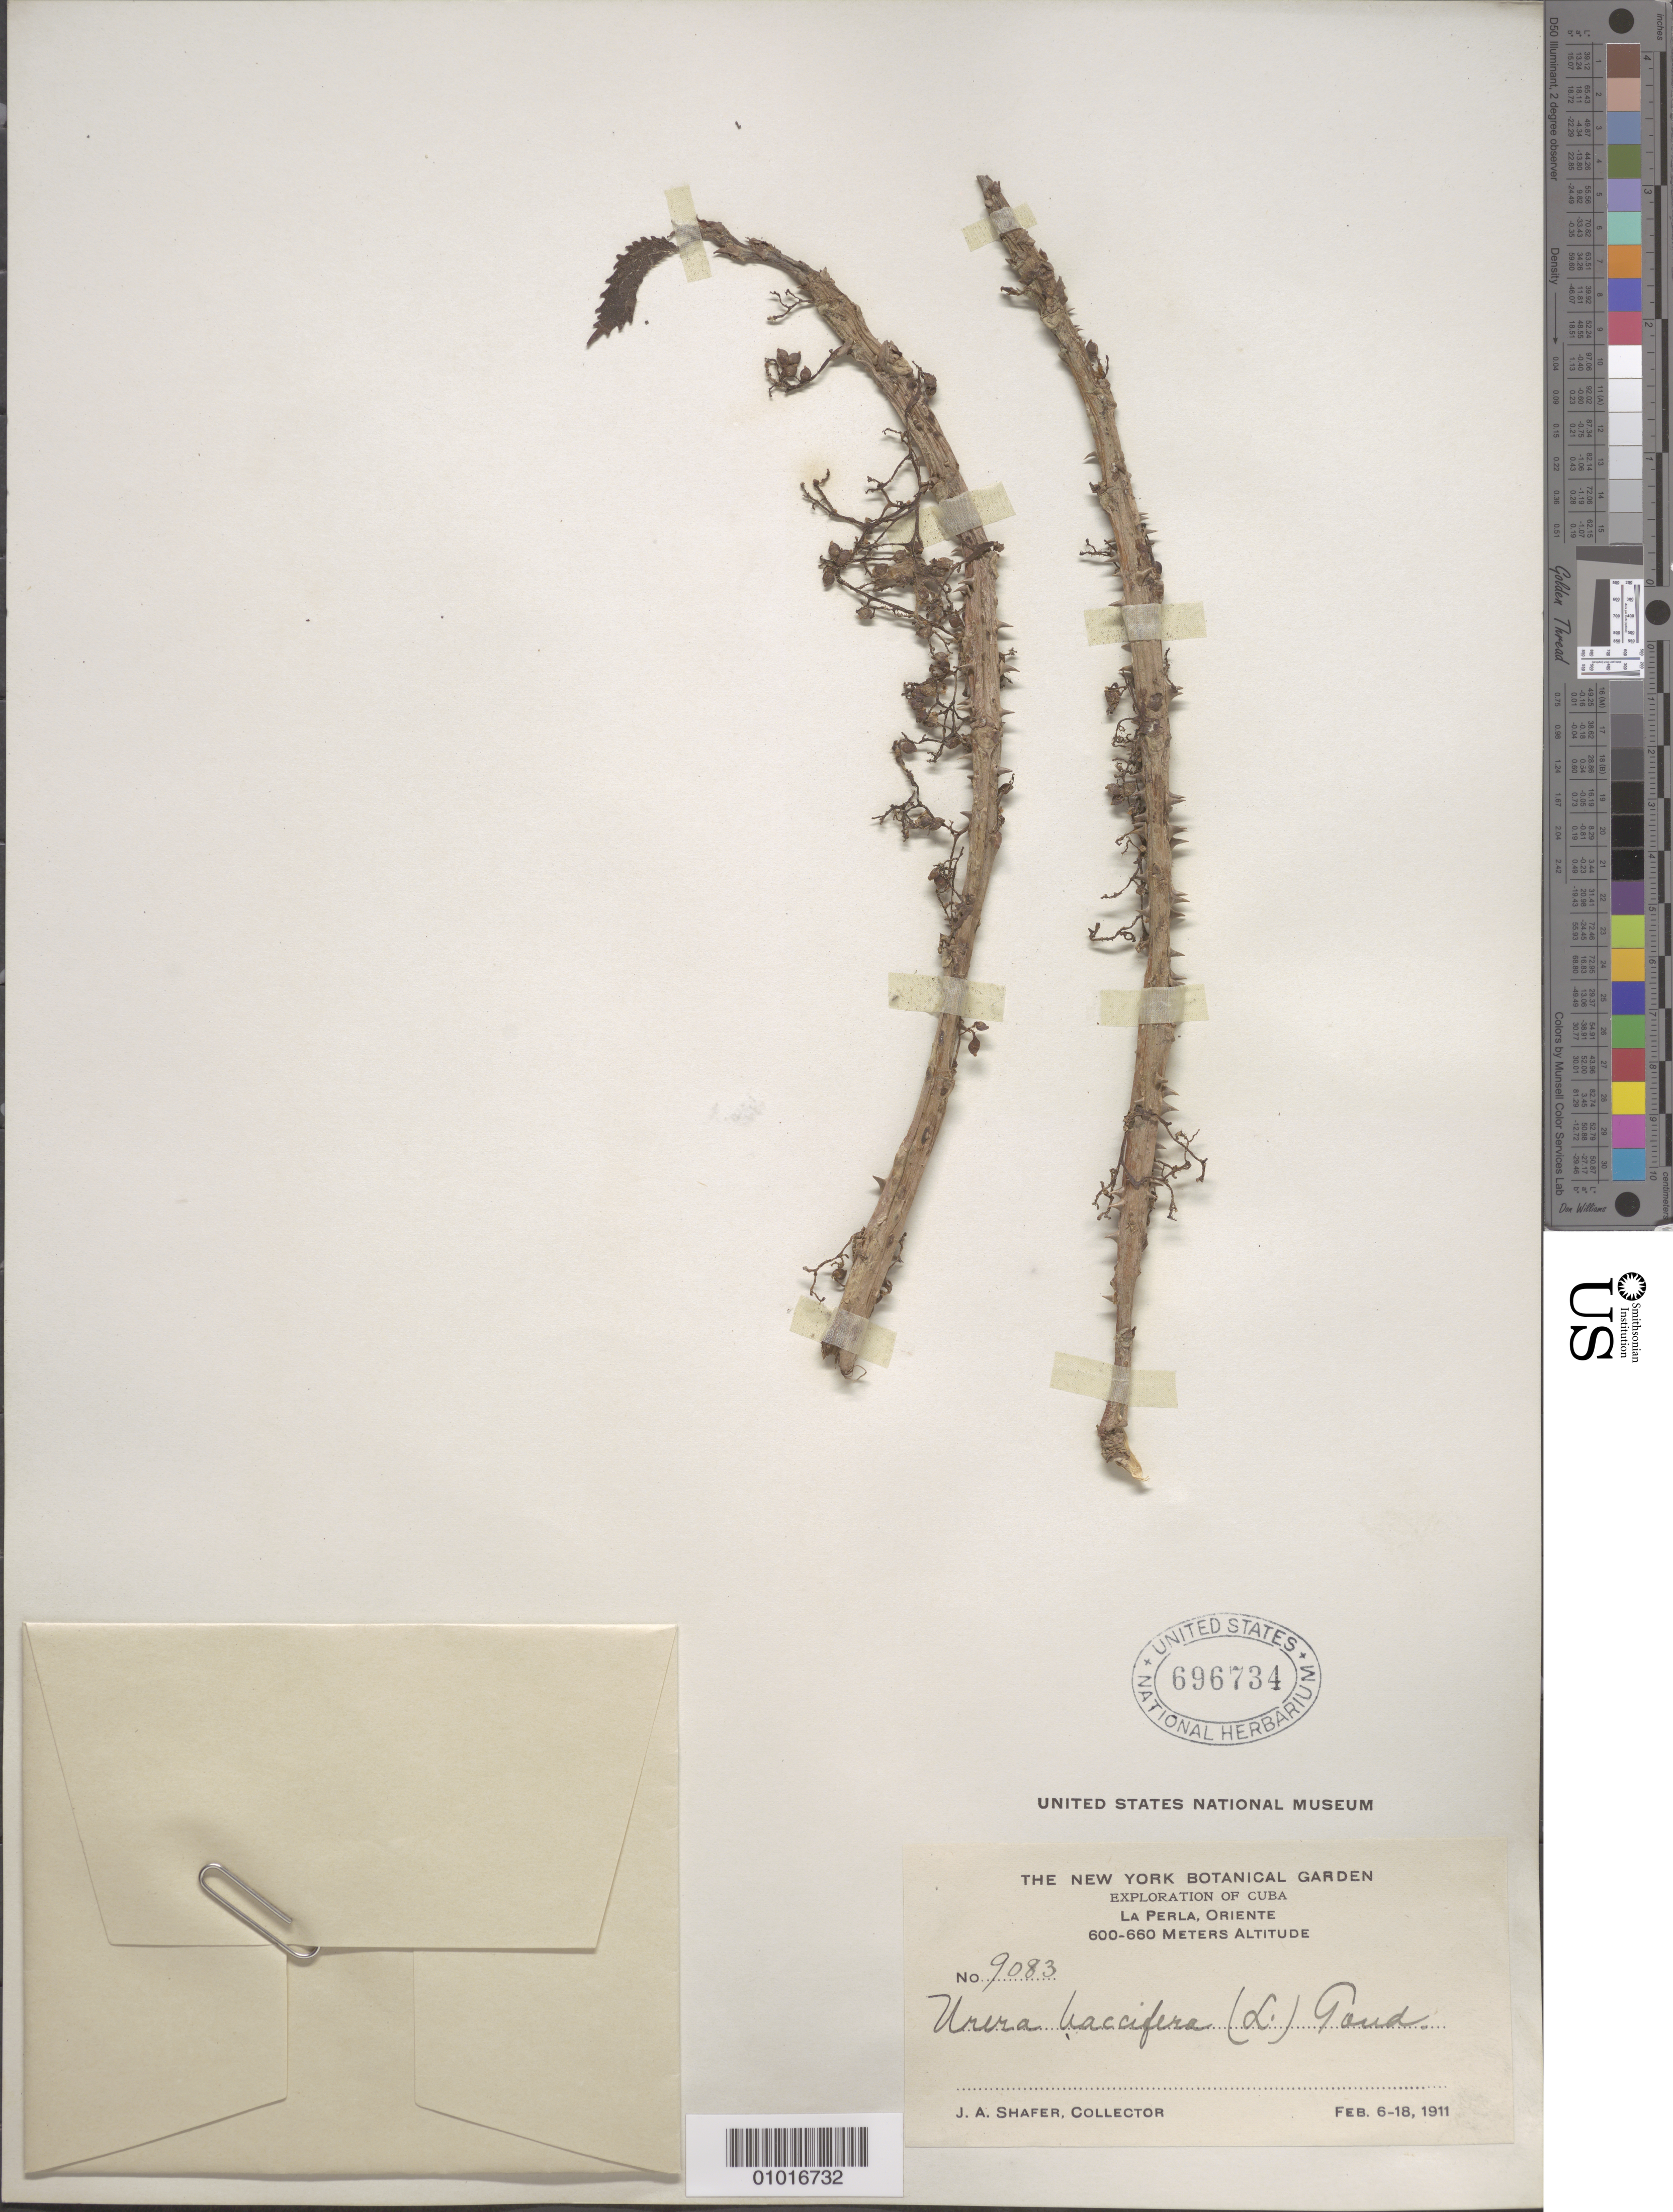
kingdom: Plantae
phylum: Tracheophyta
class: Magnoliopsida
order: Rosales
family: Urticaceae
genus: Urera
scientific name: Urera baccifera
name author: (L.) Gaudich. ex Wedd.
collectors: J. A. Shafer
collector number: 9083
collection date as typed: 06 Feb 1911 to 18 Feb 1911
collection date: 1911-02-06/1911-02-18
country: Cuba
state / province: Oriente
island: Cuba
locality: La Perla, Oriente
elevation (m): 600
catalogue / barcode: US 696734